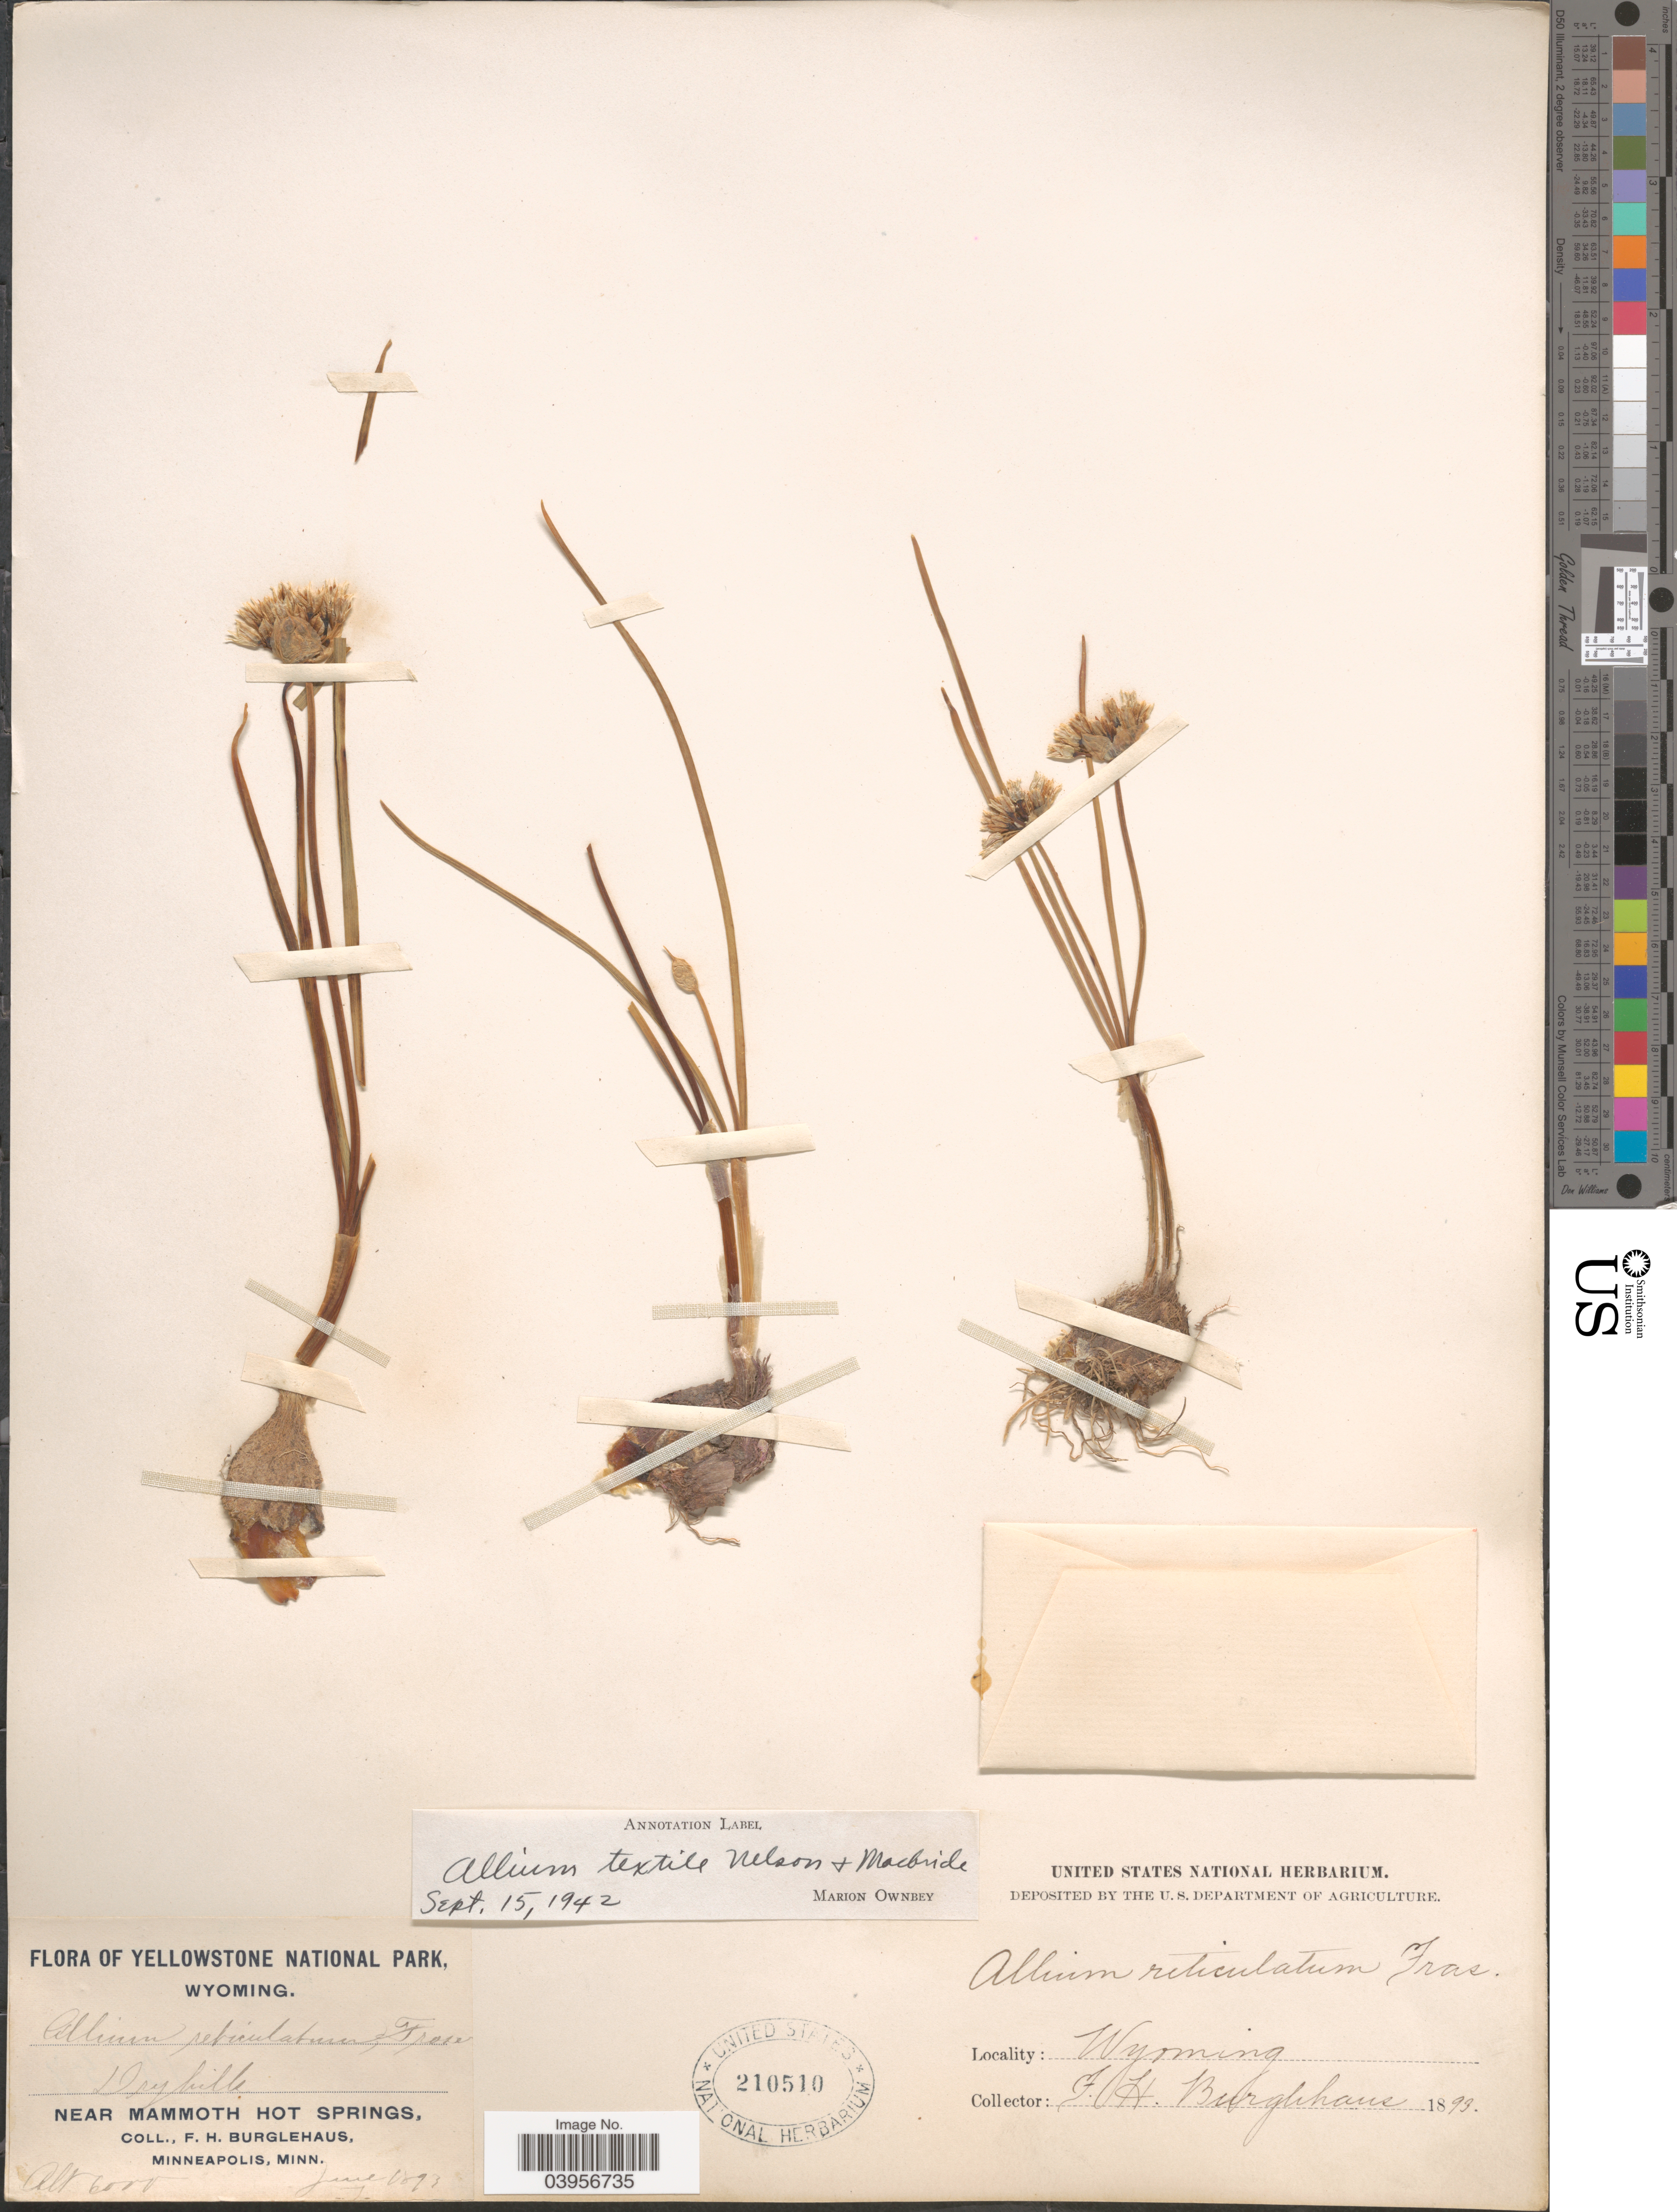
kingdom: Plantae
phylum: Tracheophyta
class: Liliopsida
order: Asparagales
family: Amaryllidaceae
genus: Allium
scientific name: Allium textile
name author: A. Nelson & J.F. Macbr.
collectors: F. Burglehaus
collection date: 1893-06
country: United States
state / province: Wyoming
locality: Yellowstone National Park. Dry hills Near Mammoth Hot Springs.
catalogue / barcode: US 210510